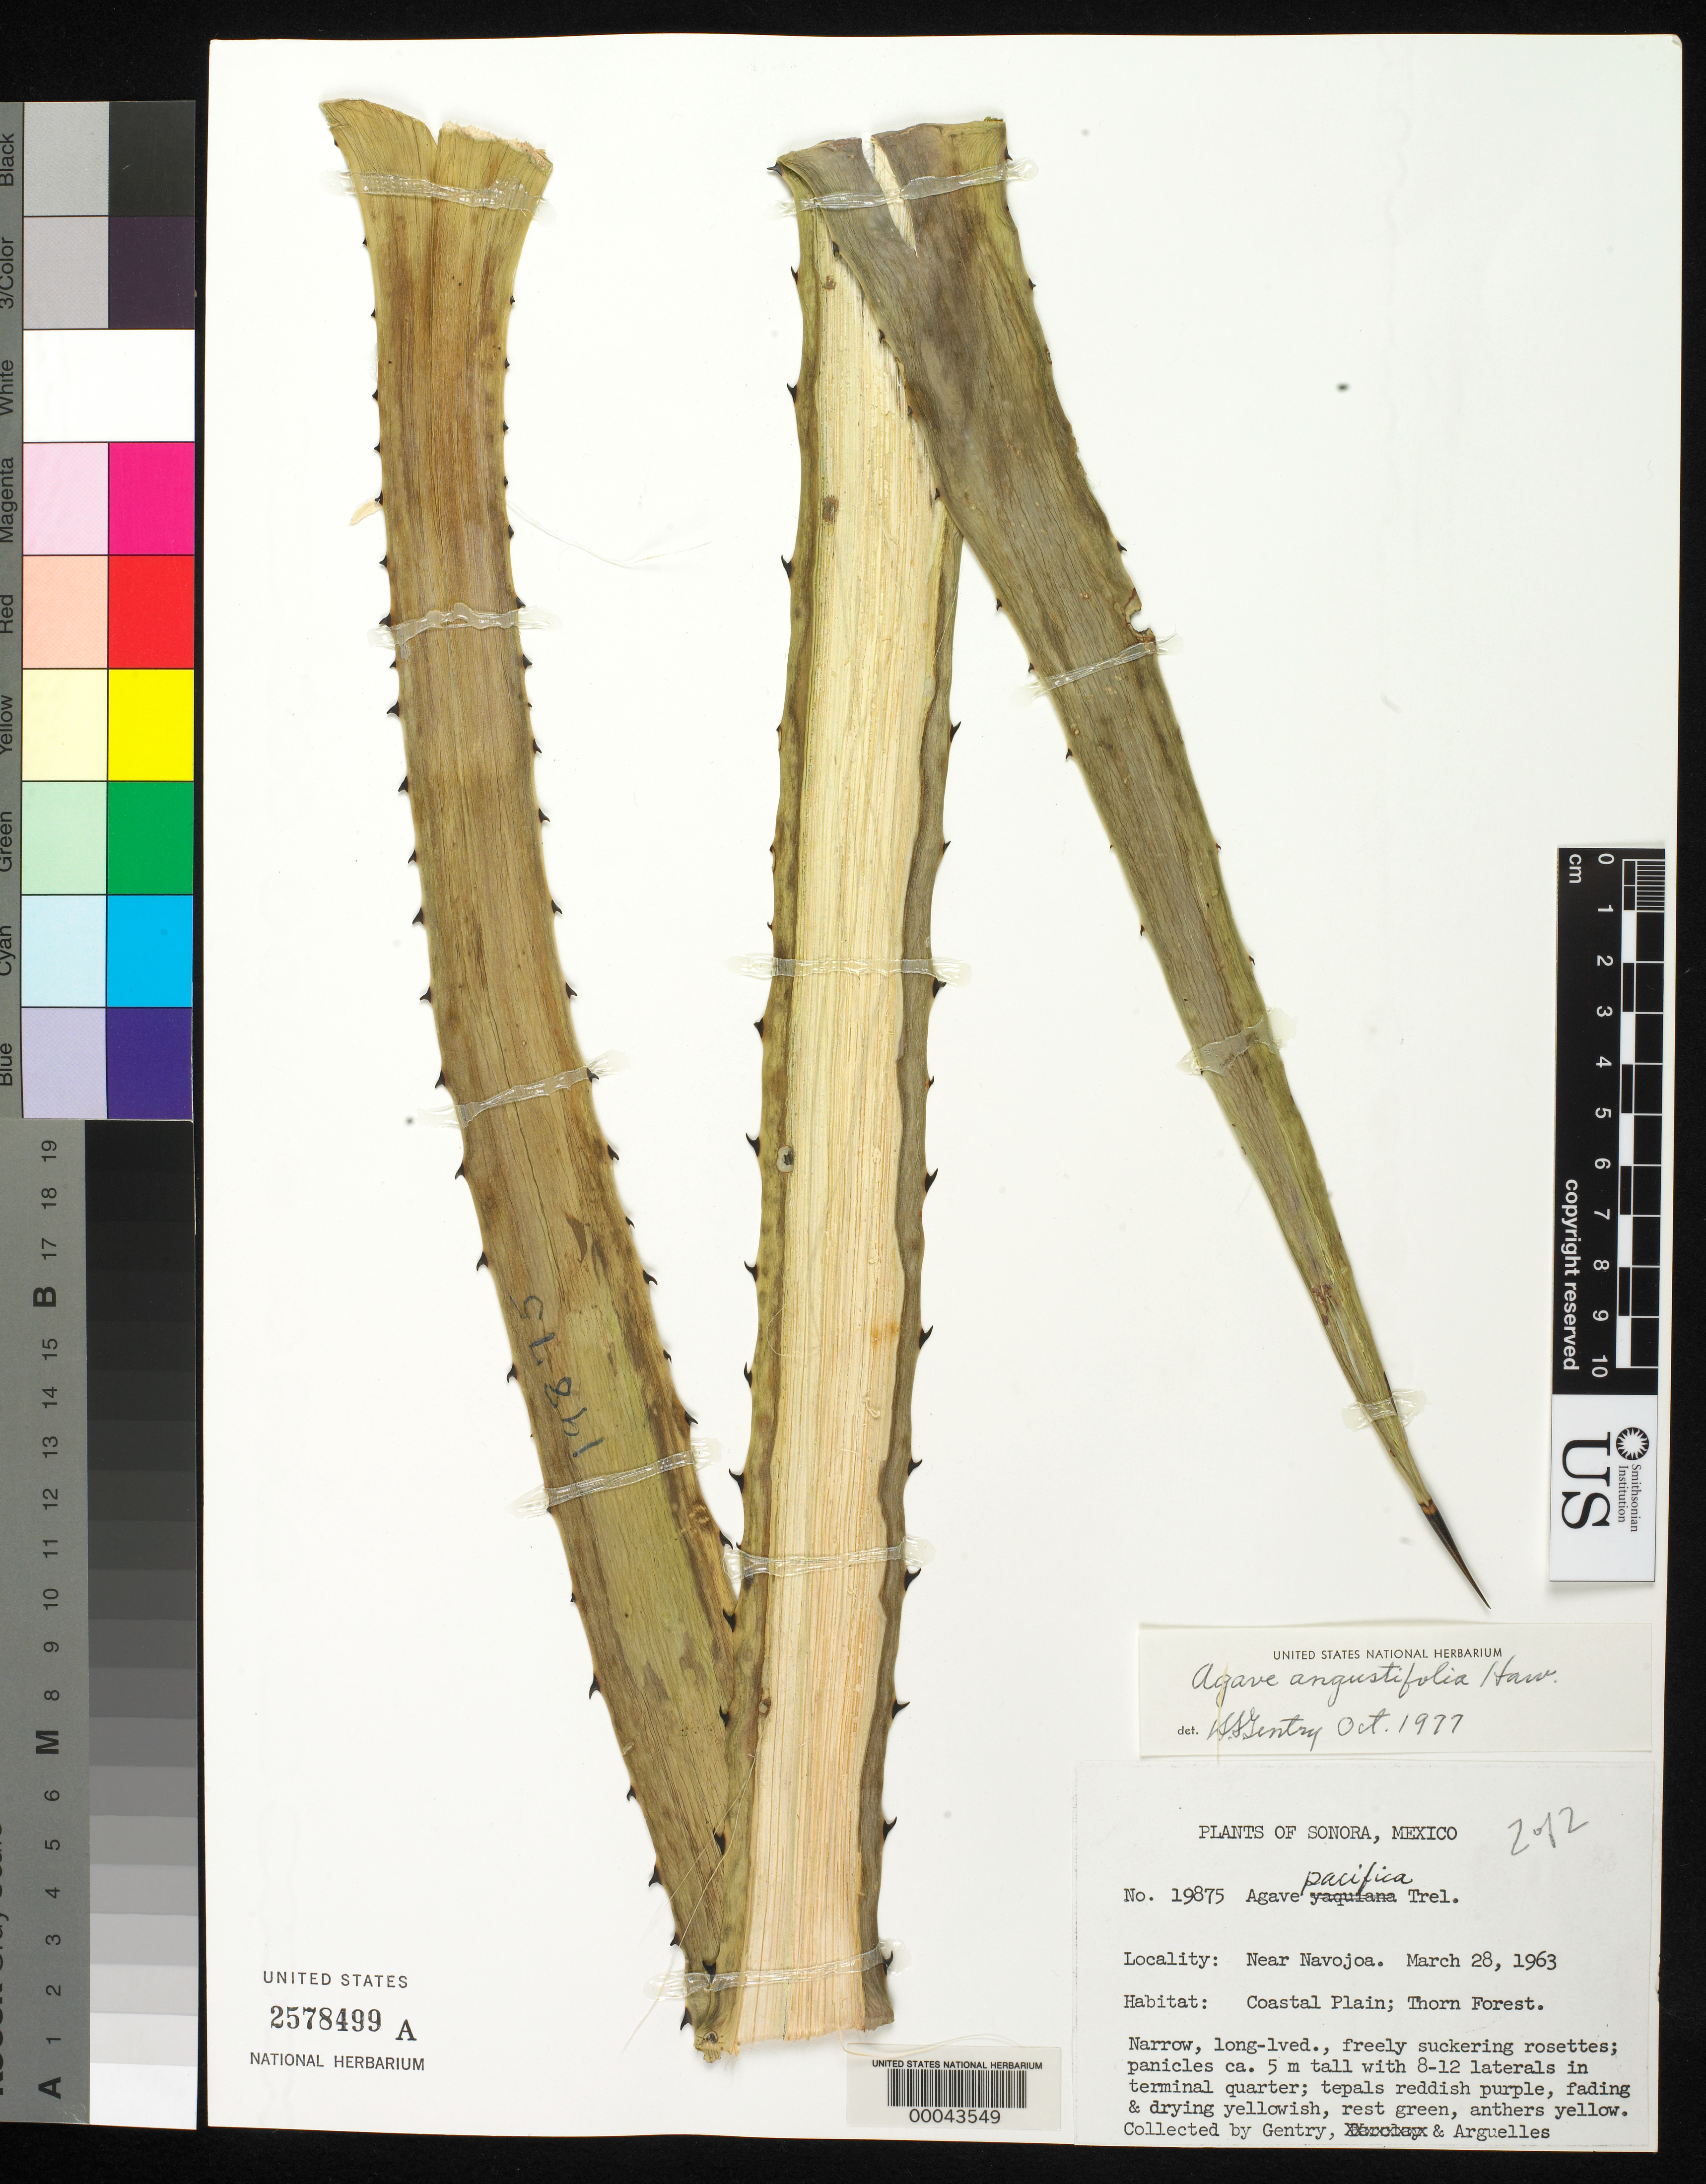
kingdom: Plantae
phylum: Tracheophyta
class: Liliopsida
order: Asparagales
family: Asparagaceae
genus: Agave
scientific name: Agave angustifolia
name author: Haw.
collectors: H. S. Gentry & J. Arguelles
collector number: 19875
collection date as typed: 28 Mar 1963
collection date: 1963-03-28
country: Mexico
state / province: Sonora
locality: Near Navojoa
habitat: Coastal plain; thorn forest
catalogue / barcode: US 2578499A